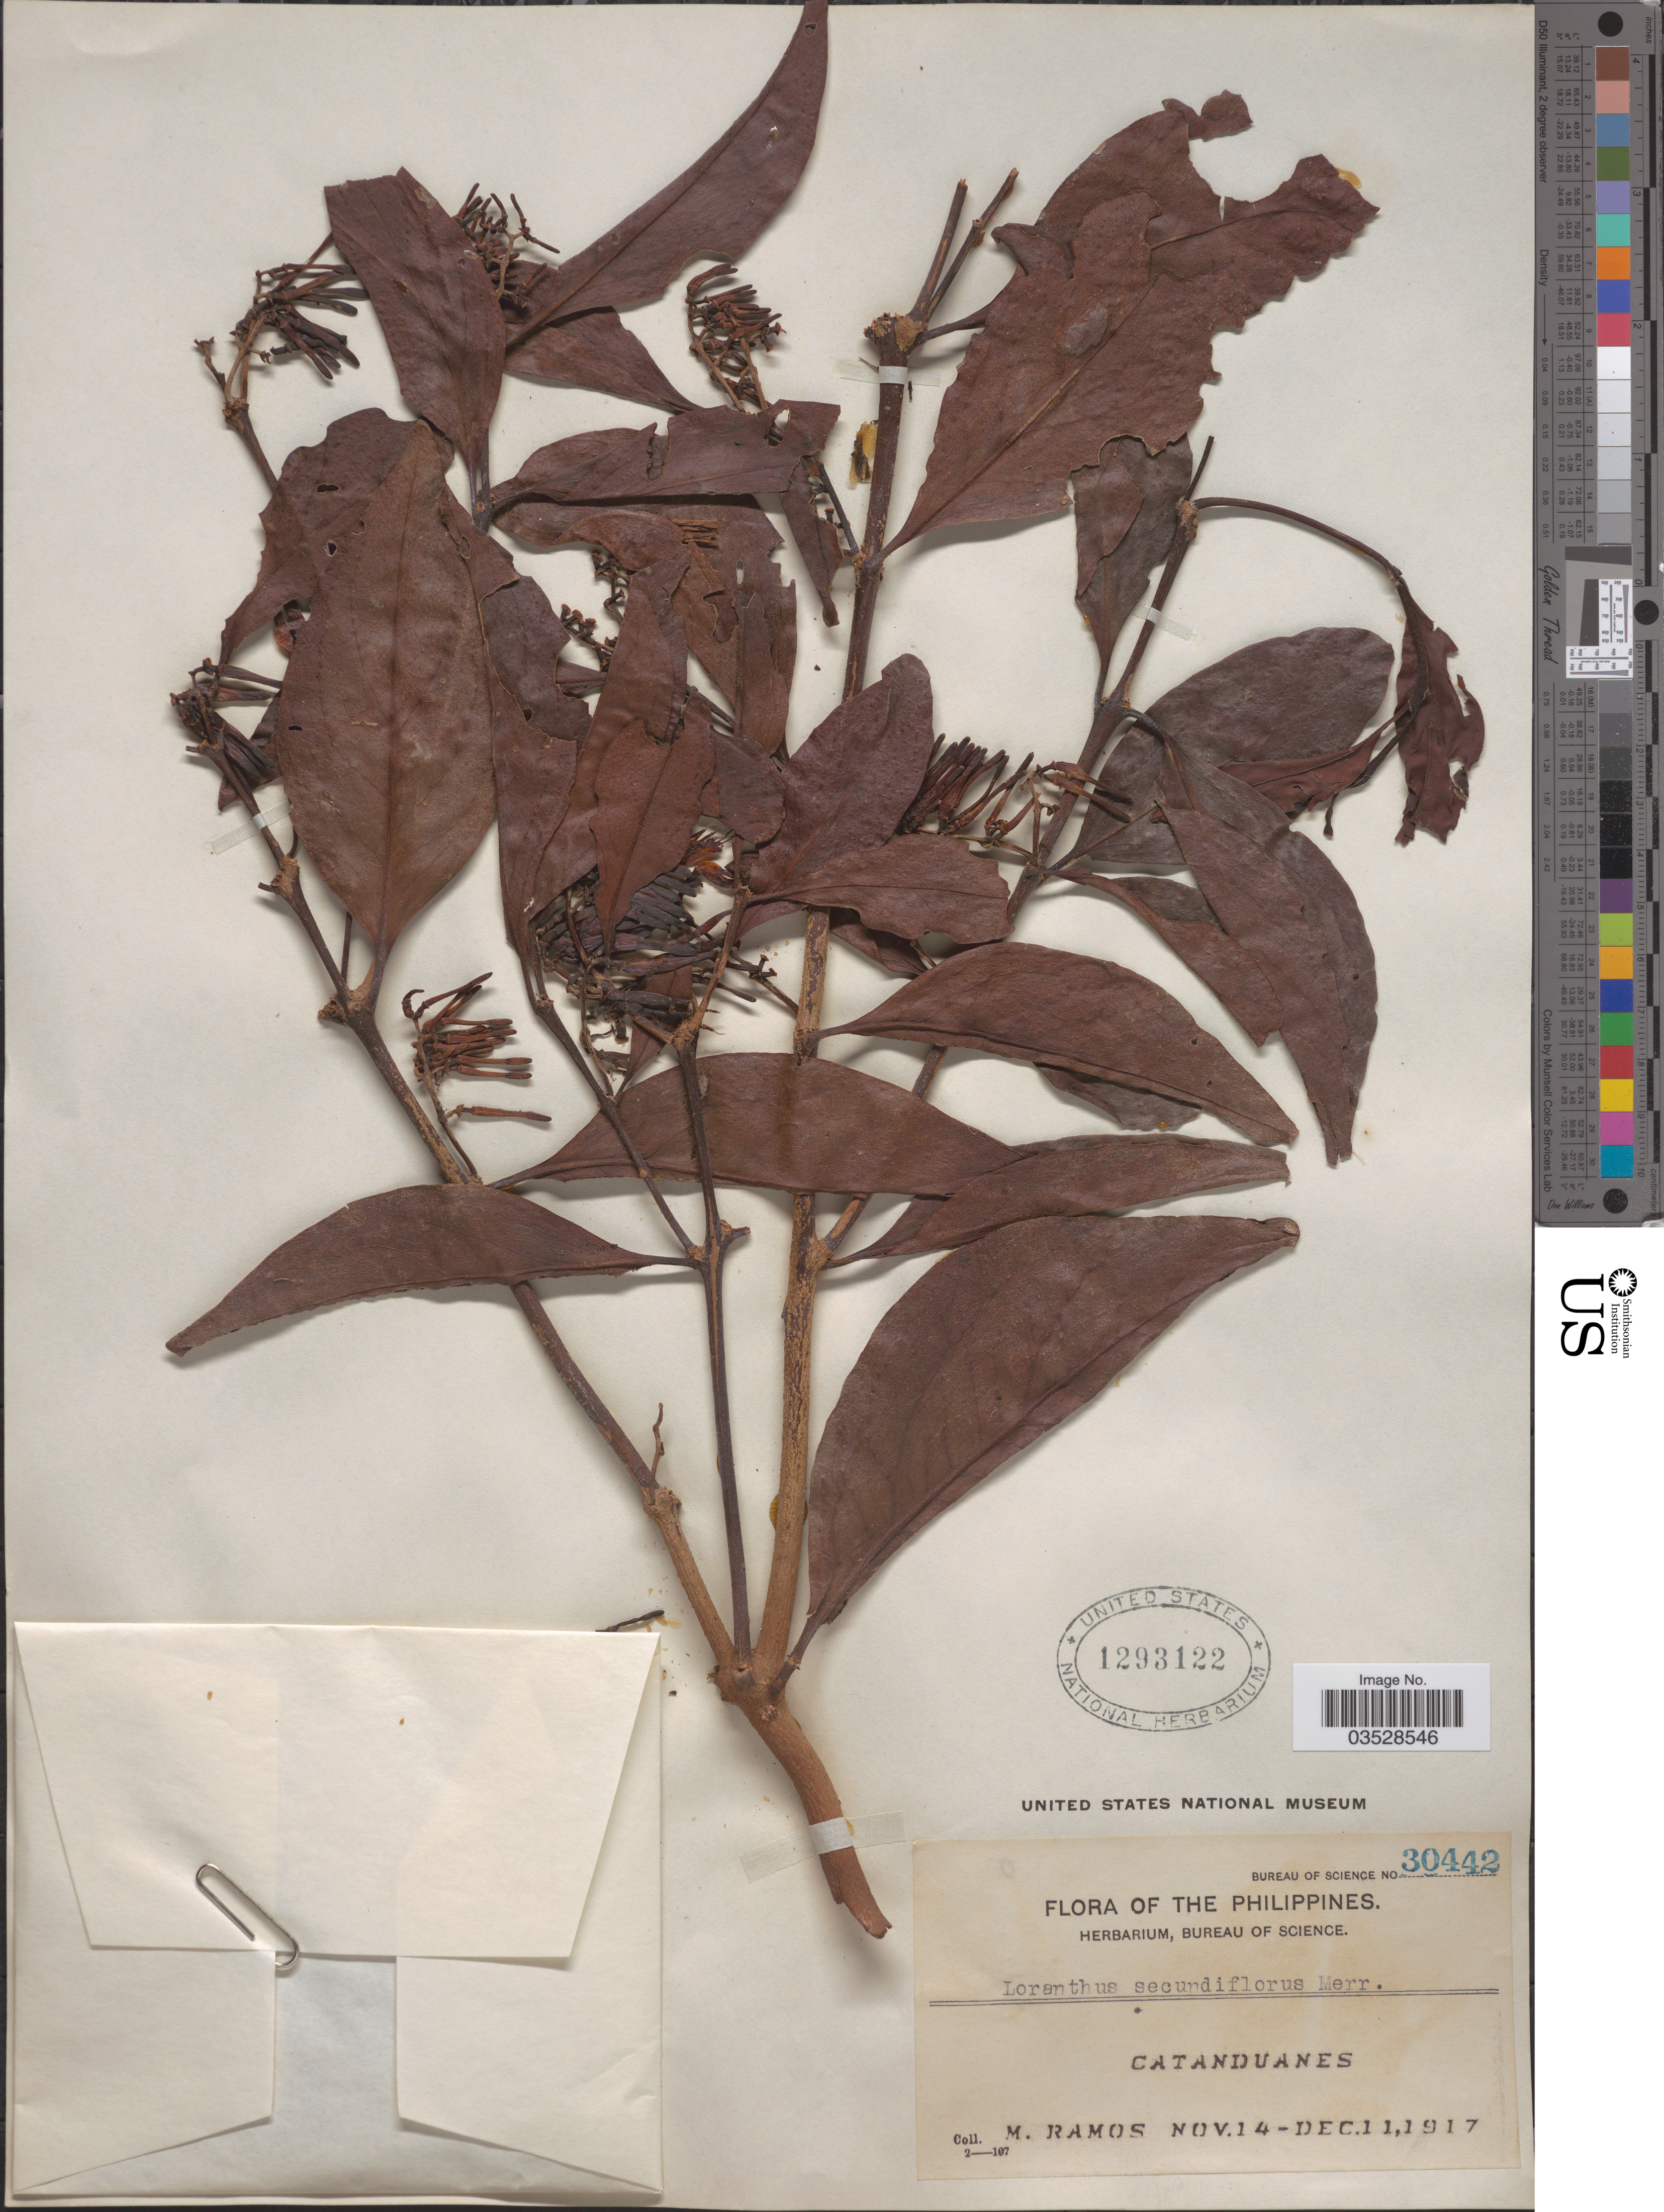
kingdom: Plantae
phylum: Tracheophyta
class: Magnoliopsida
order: Santalales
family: Loranthaceae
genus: Loranthus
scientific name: Loranthus secundiflorus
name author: Merr.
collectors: M. Ramos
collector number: Bureau of Science 30442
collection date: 1917-11-14/1917-12-01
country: Philippines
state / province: Bicol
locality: Catanduanes.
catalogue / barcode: US 1293122